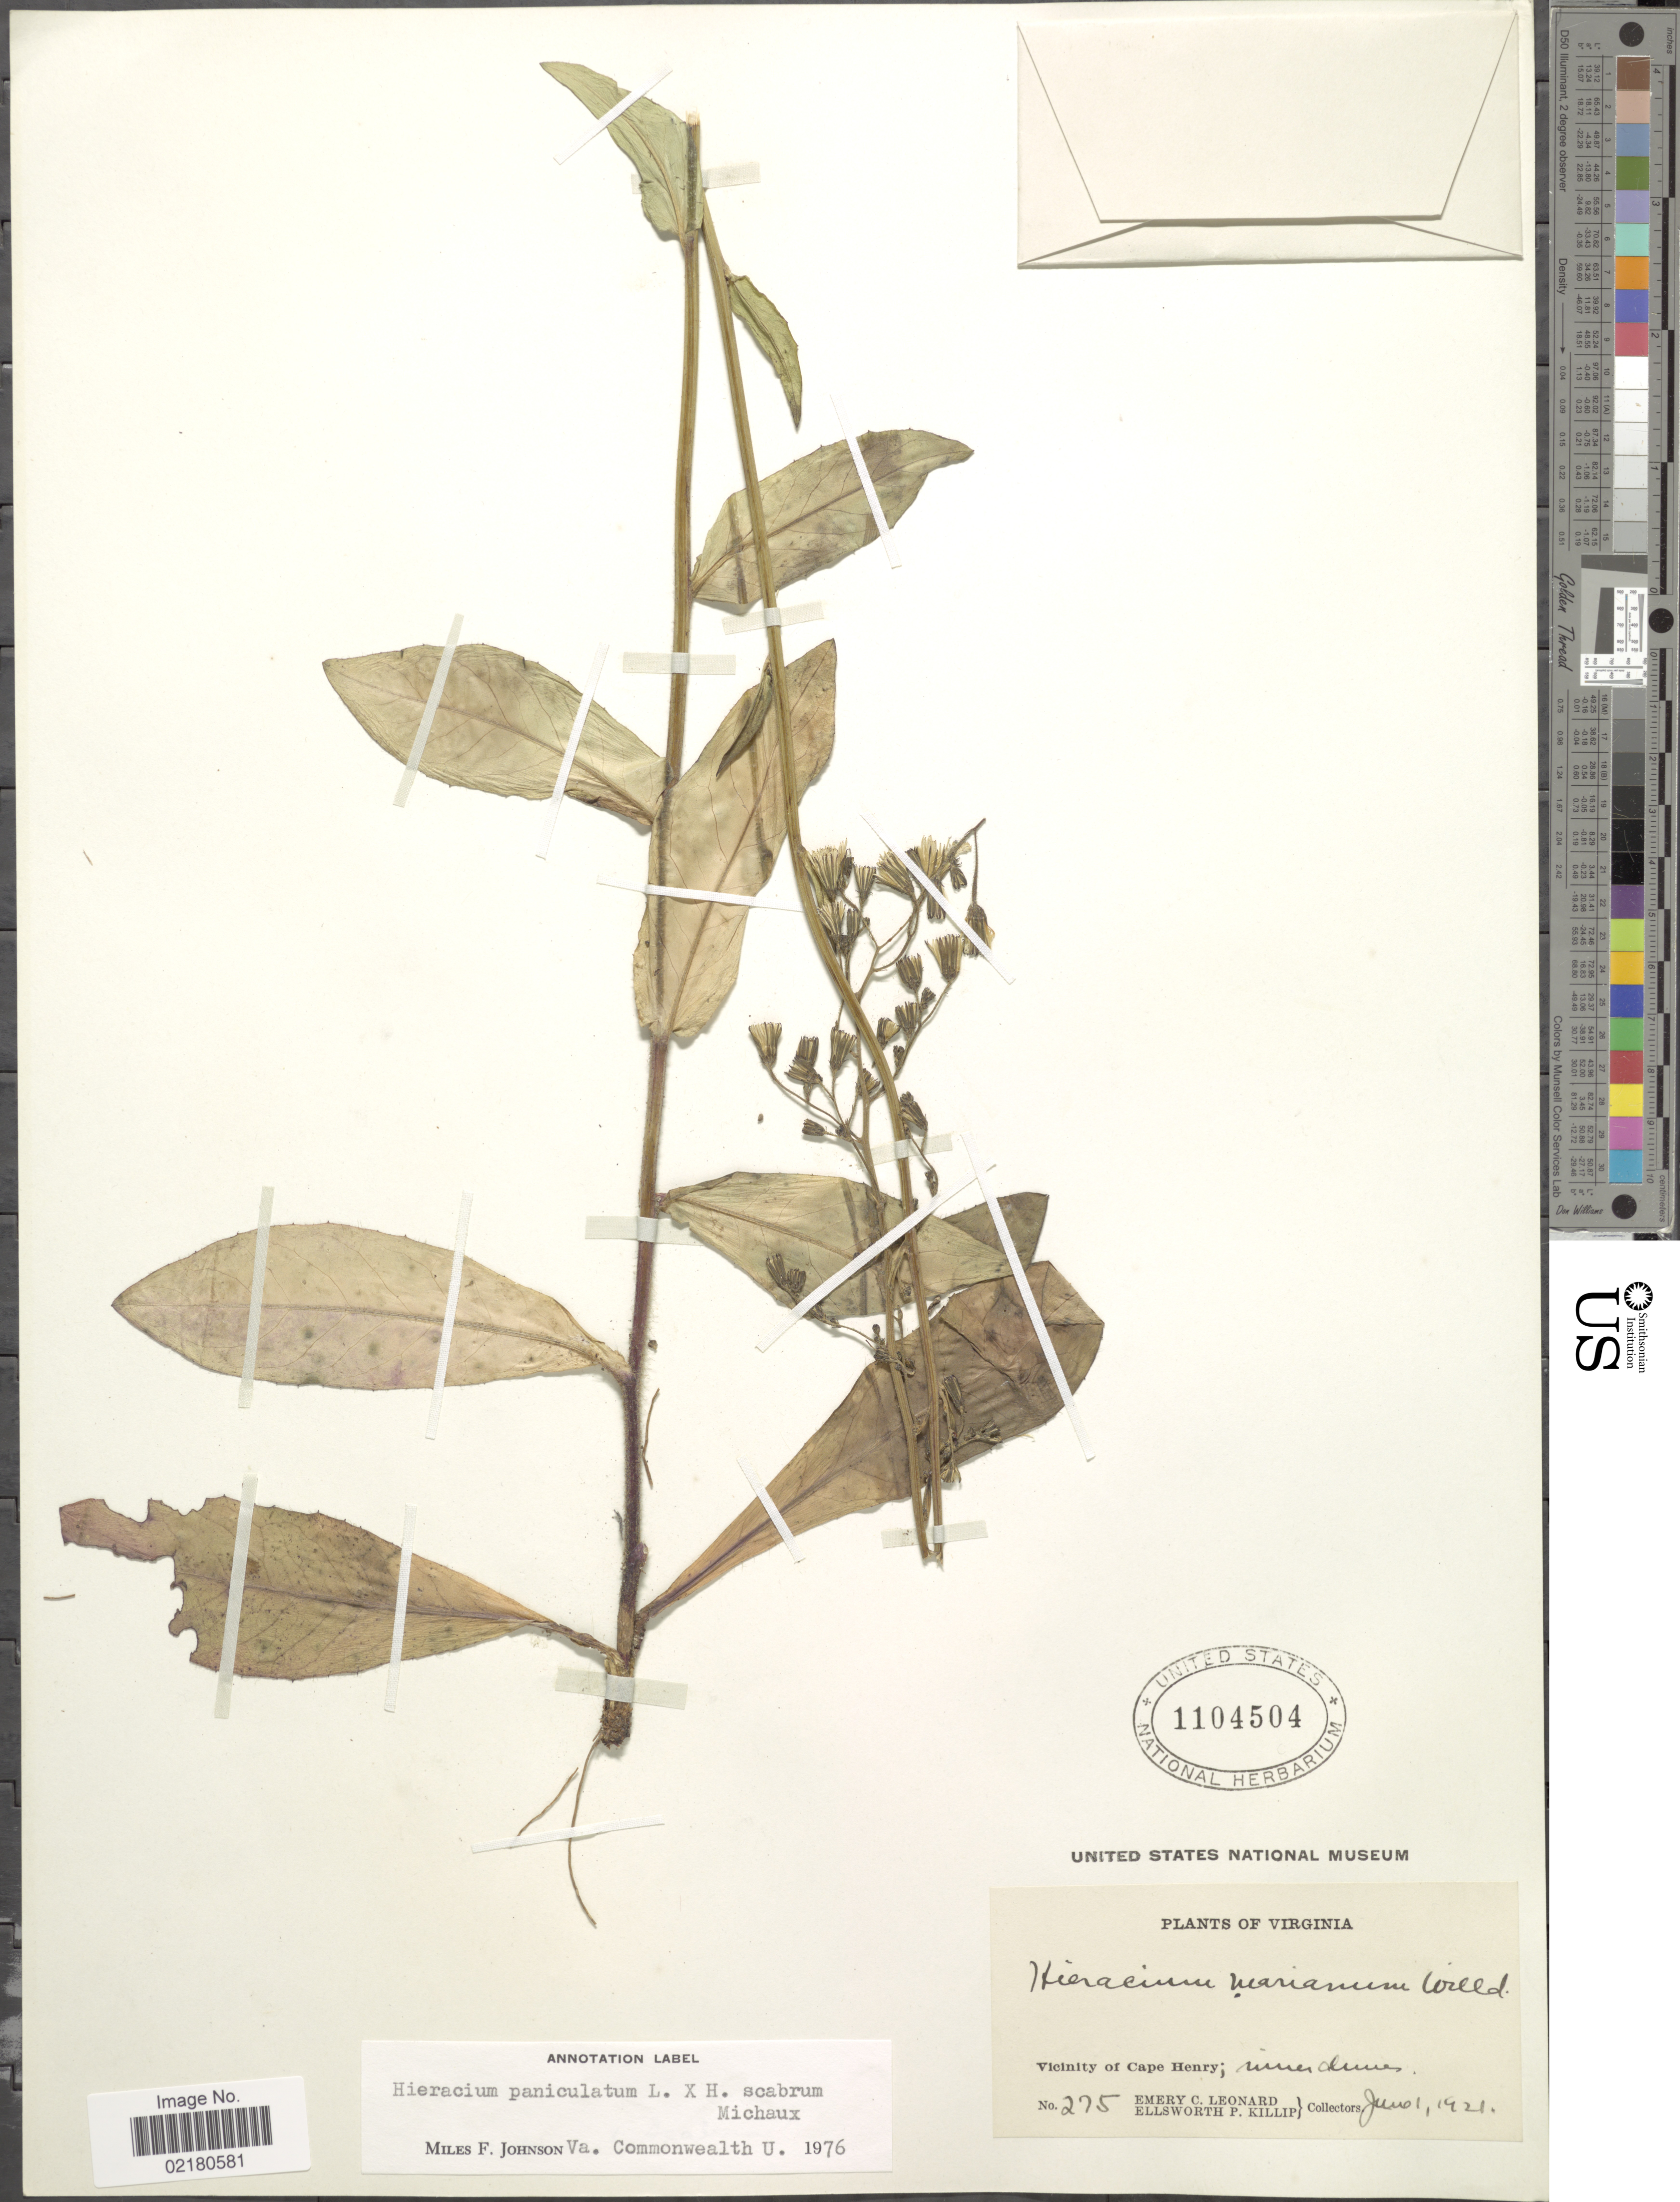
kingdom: Plantae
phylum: Tracheophyta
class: Magnoliopsida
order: Asterales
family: Asteraceae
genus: Hieracium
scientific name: Hieracium paniculatum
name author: L.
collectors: E. C. Leonard & E. P. Killip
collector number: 275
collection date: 1921-06-01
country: United States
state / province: Virginia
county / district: City of Virginia Beach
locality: Vicinity of Cape Henry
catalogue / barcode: US 110454